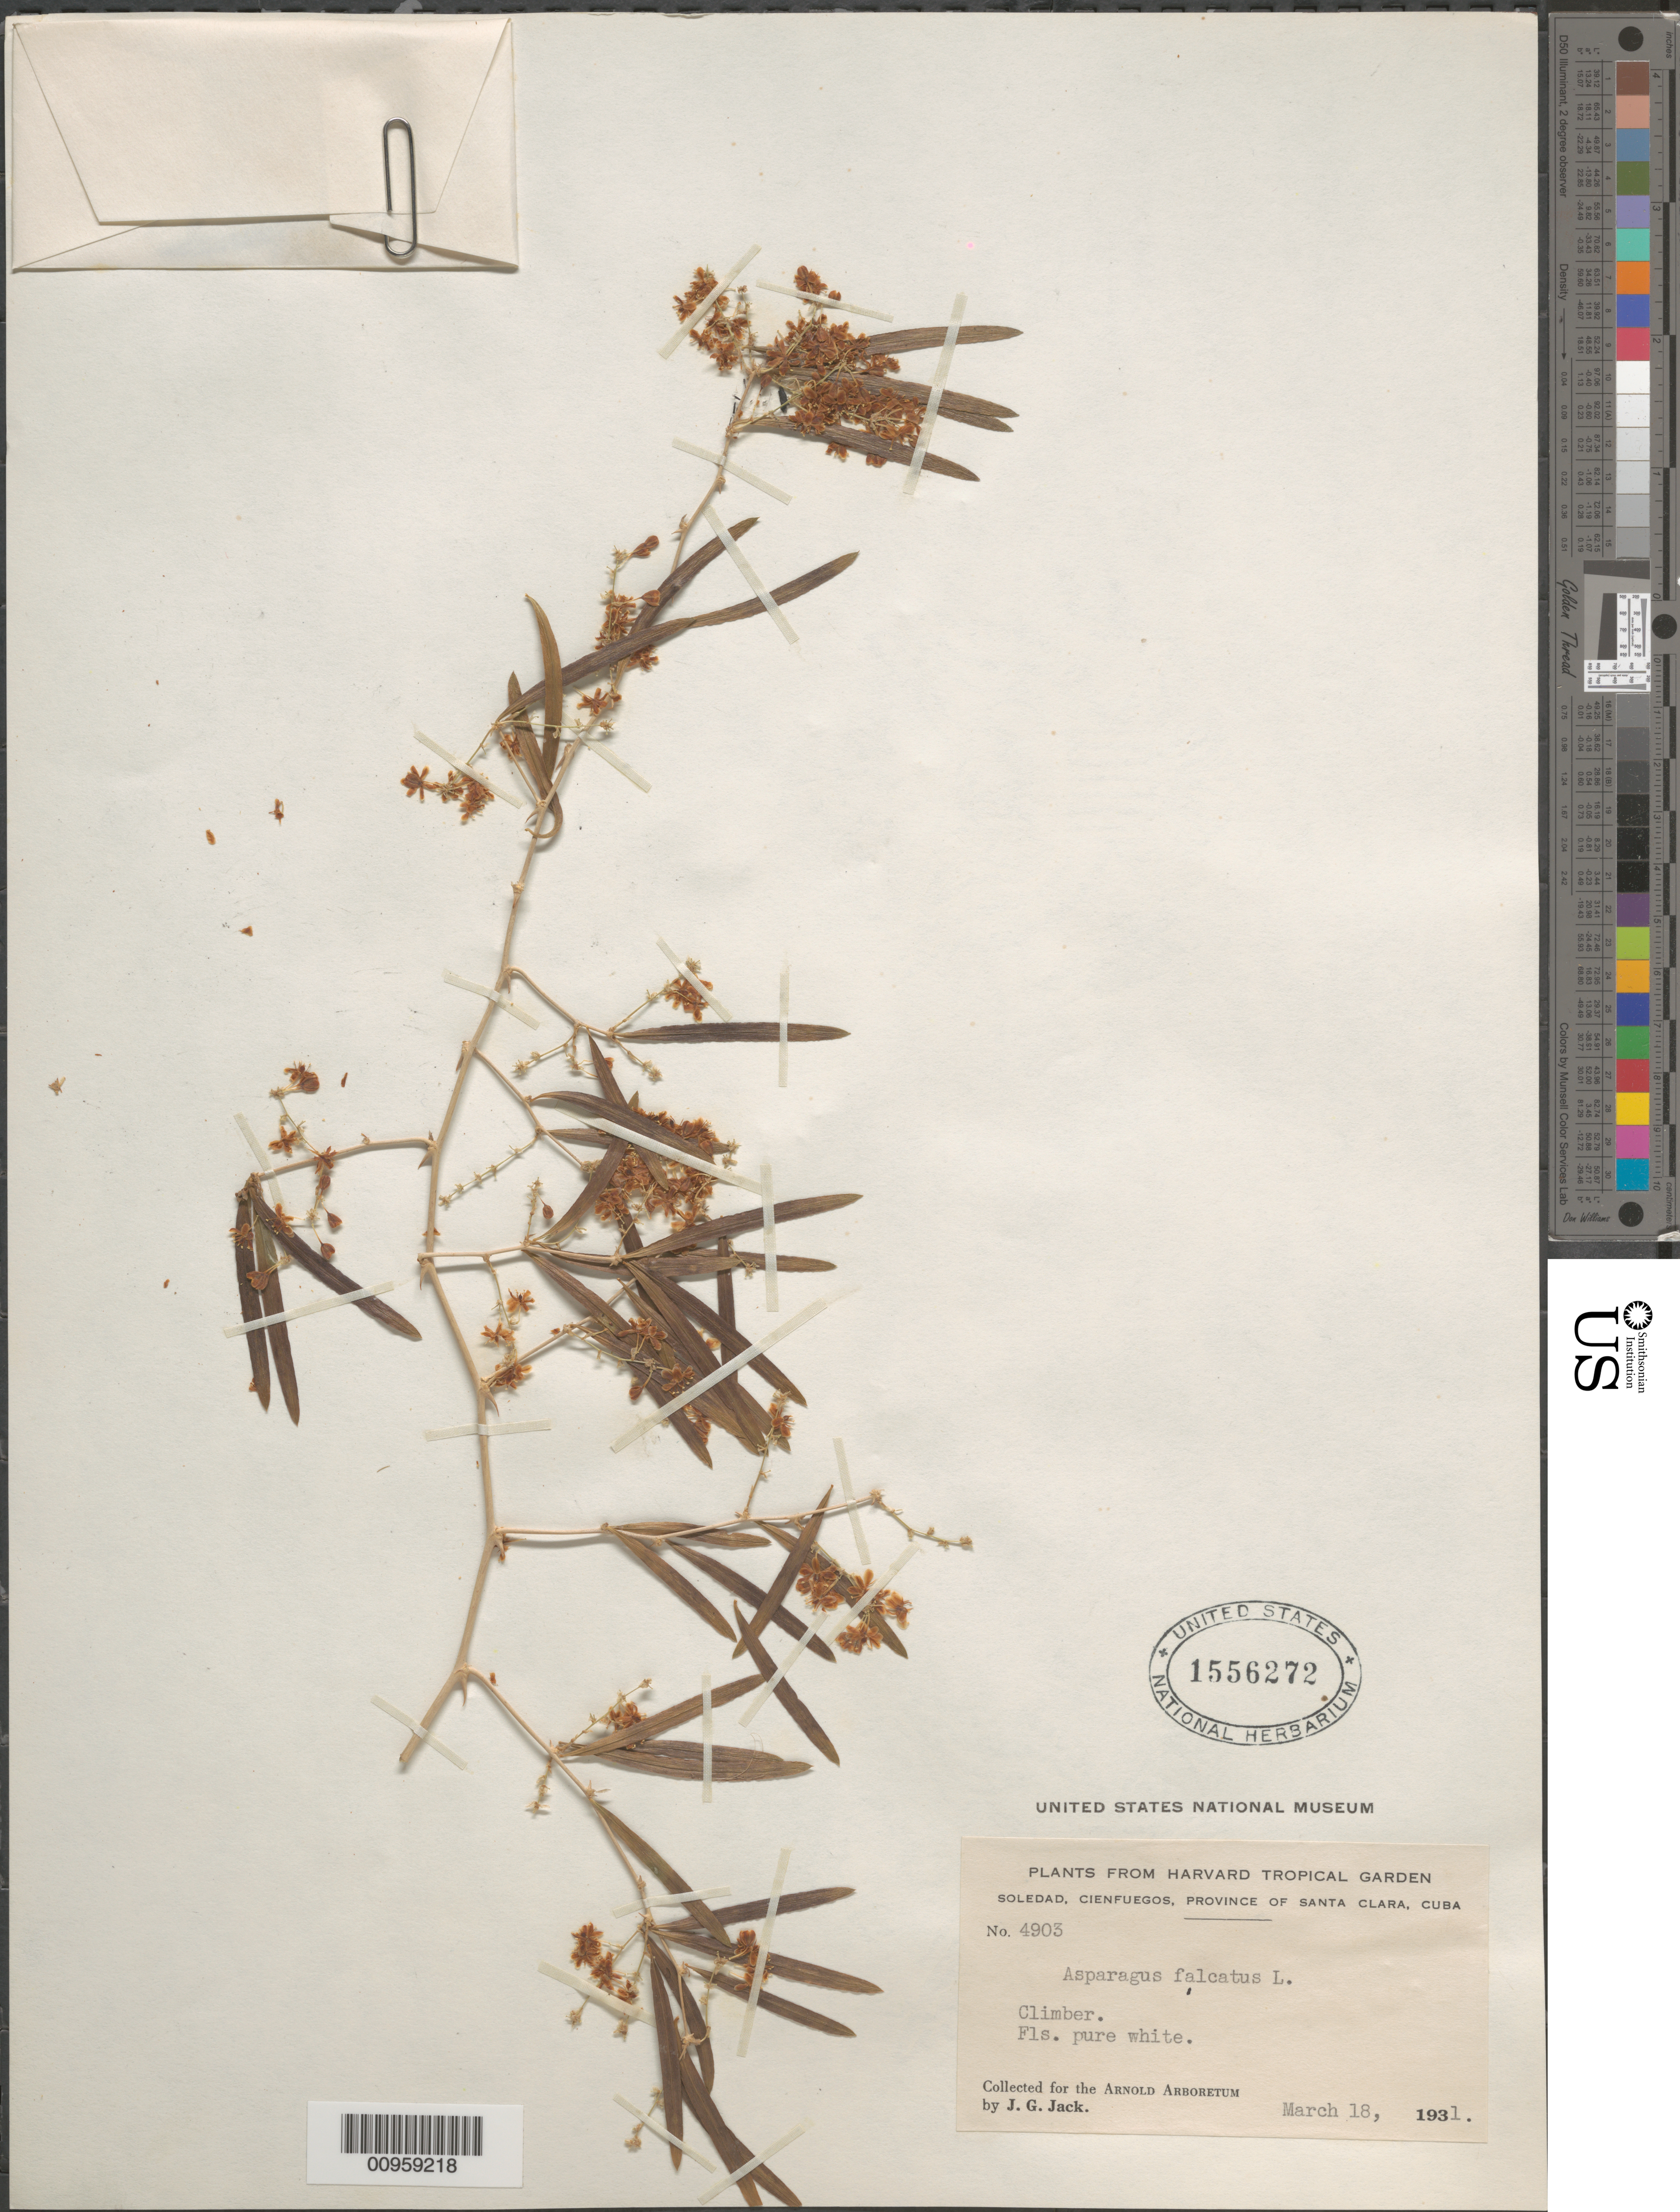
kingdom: Plantae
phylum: Tracheophyta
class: Liliopsida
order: Asparagales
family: Asparagaceae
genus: Asparagus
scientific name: Asparagus falcatus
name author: L.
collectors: J. G. Jack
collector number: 4903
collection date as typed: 18 Mar 1931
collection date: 1931-03-18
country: Cuba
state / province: Cienfuegos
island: Cuba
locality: Soledad, Cienfuegos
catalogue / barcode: US 1556272